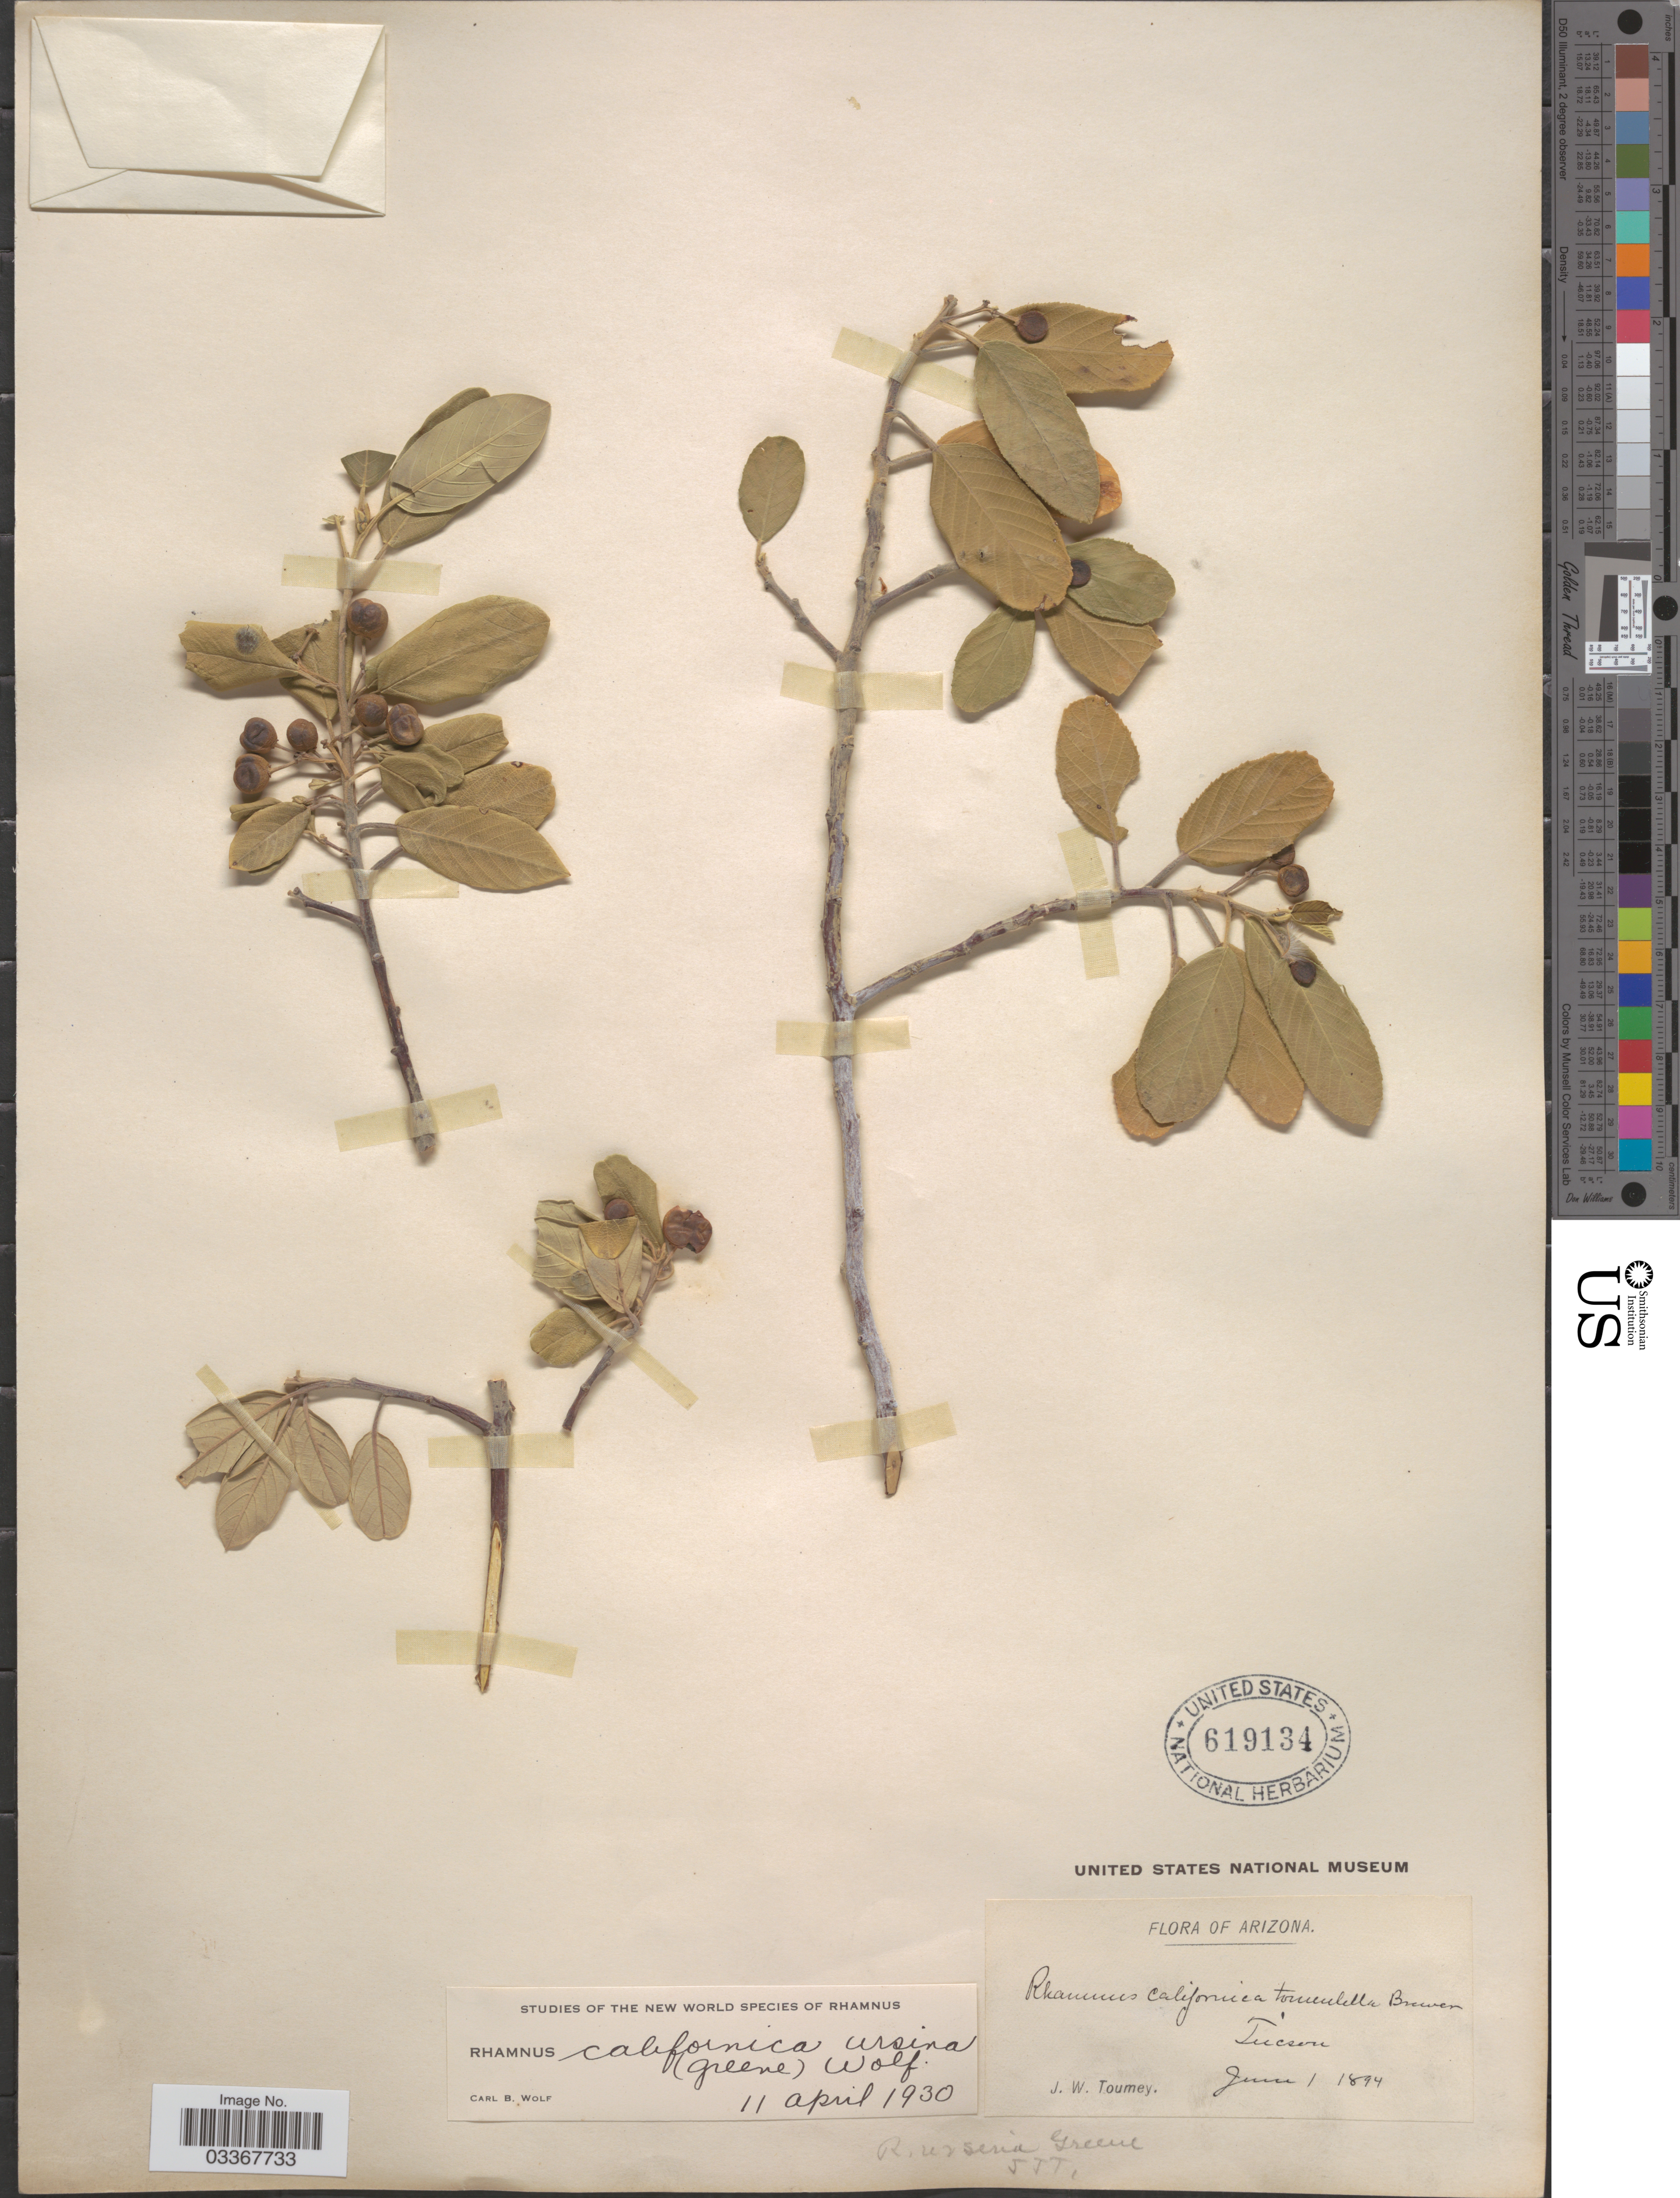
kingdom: Plantae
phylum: Tracheophyta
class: Magnoliopsida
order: Rosales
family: Rhamnaceae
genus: Frangula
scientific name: Frangula californica subsp. ursina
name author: (Greene) Kartesz & Gandhi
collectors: J. W. Toumey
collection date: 1894-06-01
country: United States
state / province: Arizona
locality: Tucson.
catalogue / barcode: US 619134